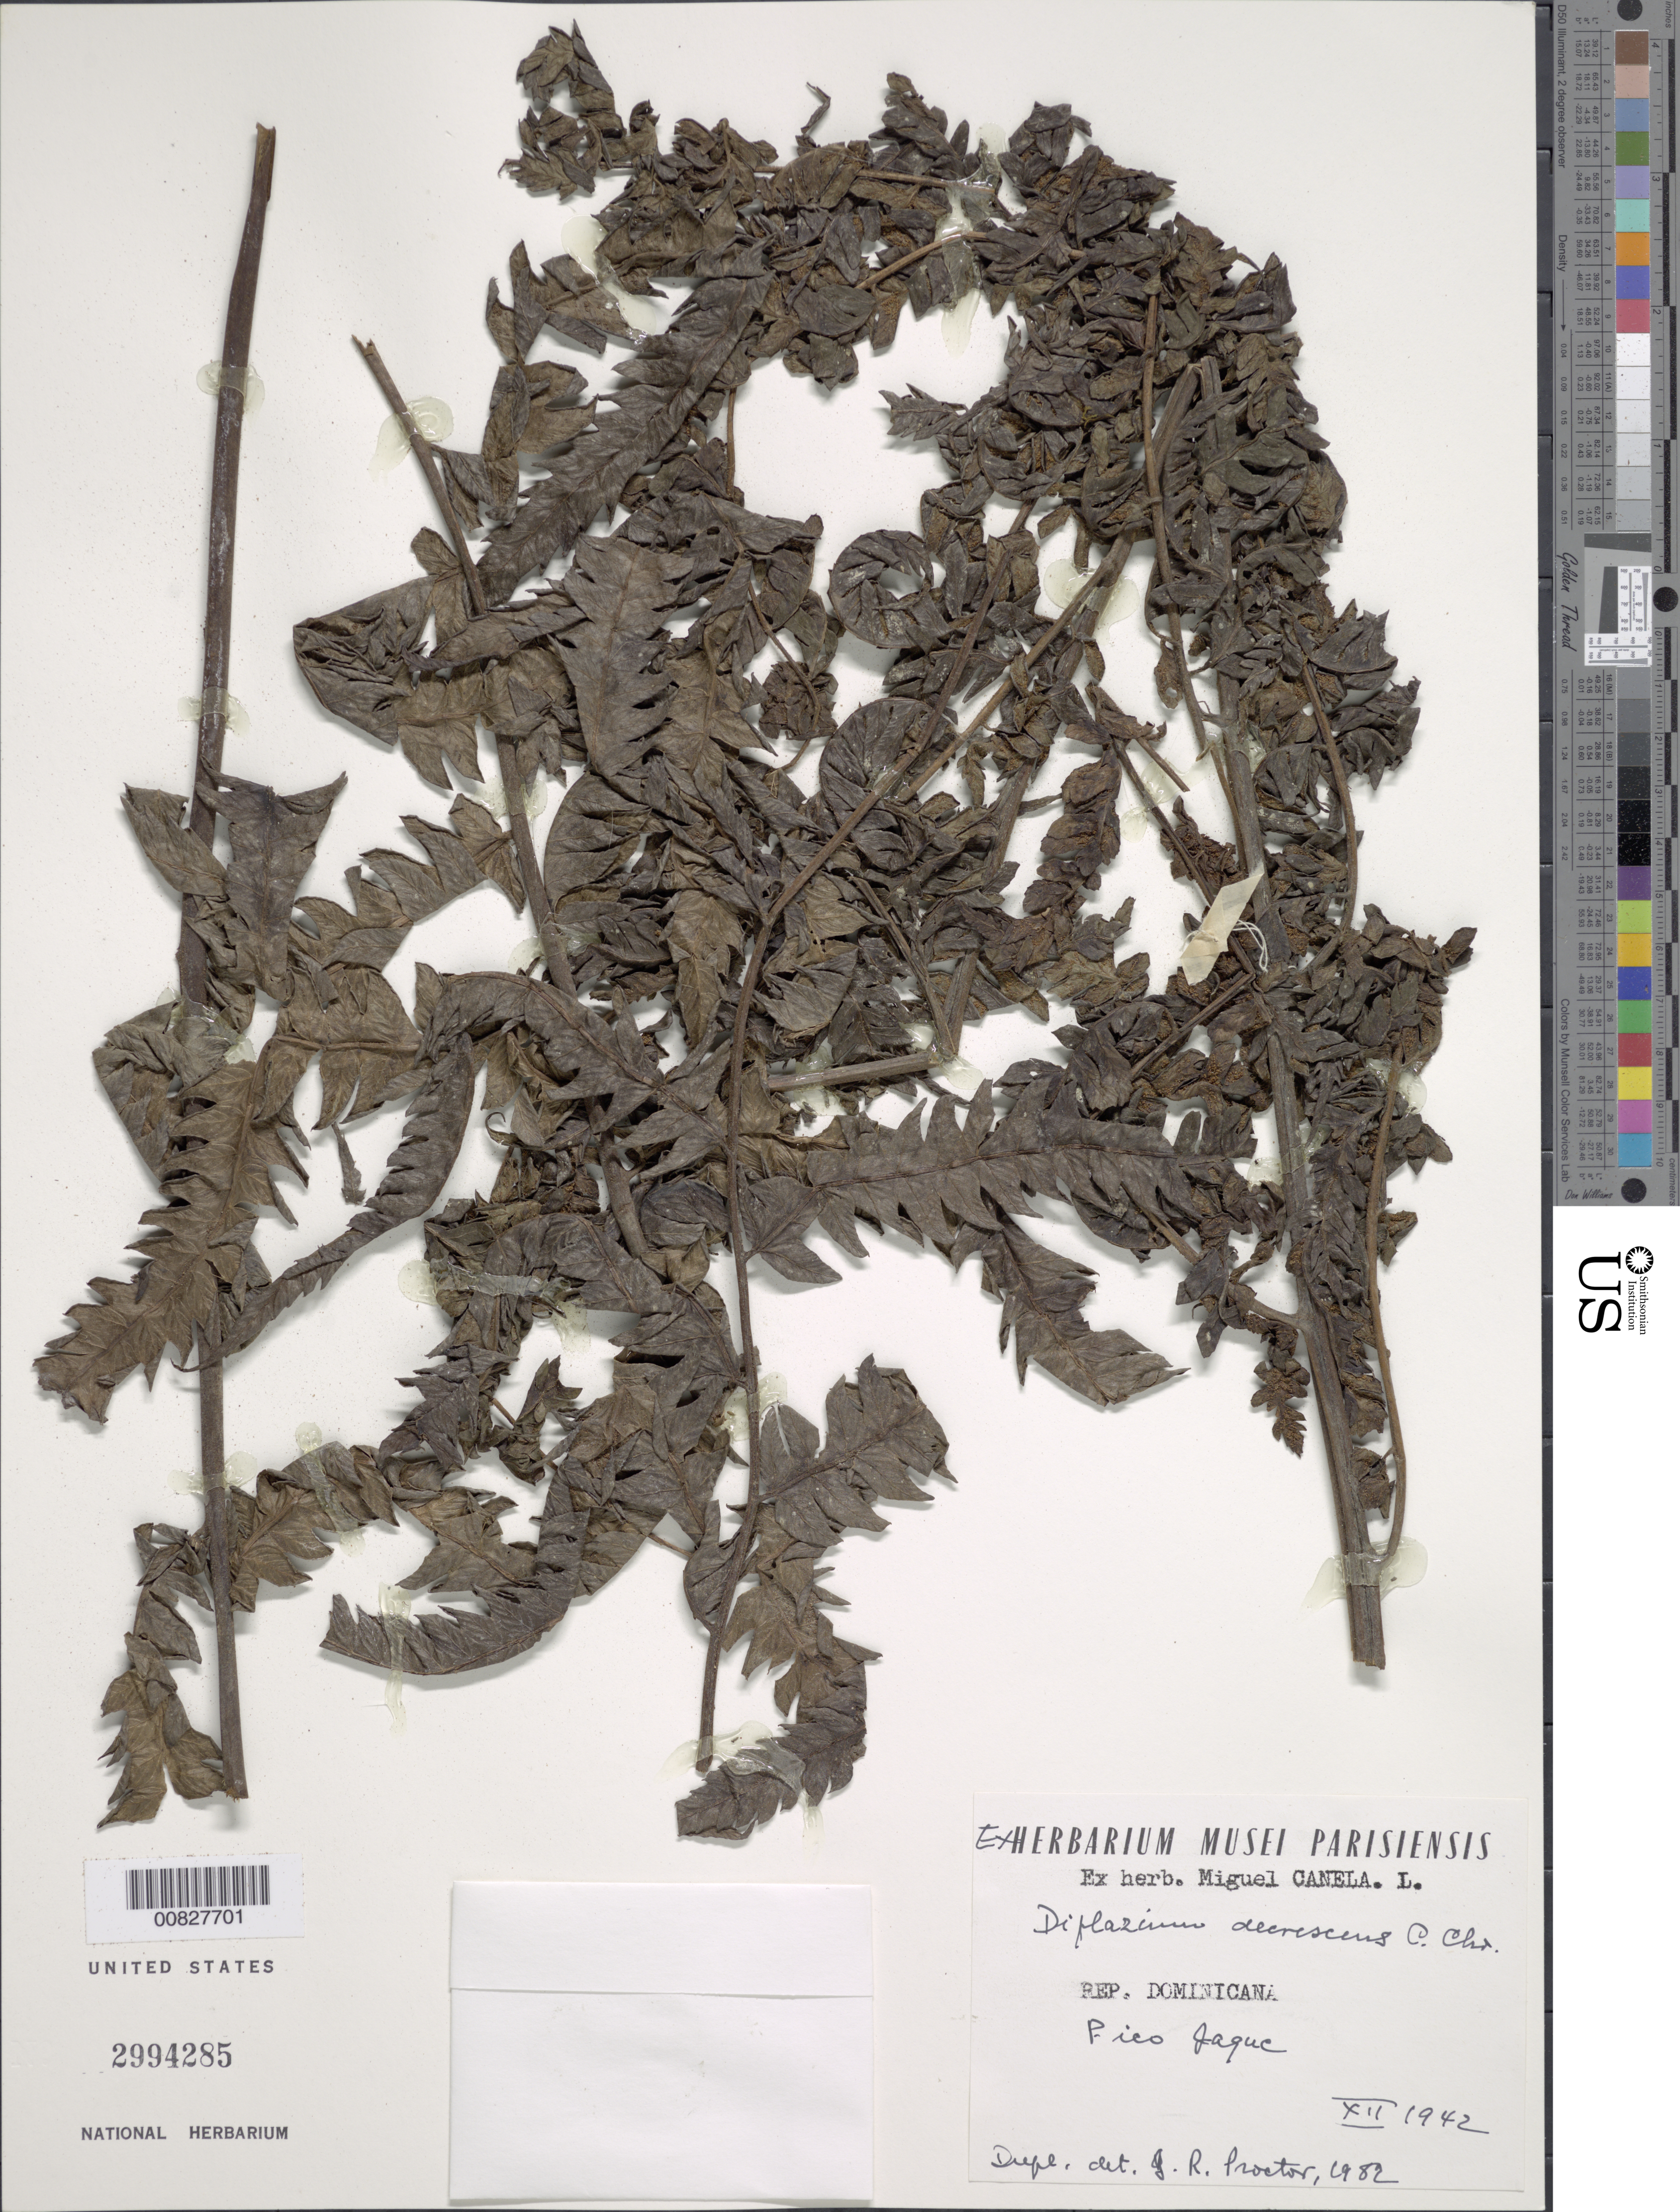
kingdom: Plantae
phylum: Tracheophyta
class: Polypodiopsida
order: Polypodiales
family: Athyriaceae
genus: Diplazium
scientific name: Diplazium lindbergii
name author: (Mett.) Christ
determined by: Sánchez, C.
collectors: M. Canela Lazaro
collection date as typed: Dec 1942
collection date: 1942-12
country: Dominican Republic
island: Hispaniola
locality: Pico Jaque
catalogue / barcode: US 2994285